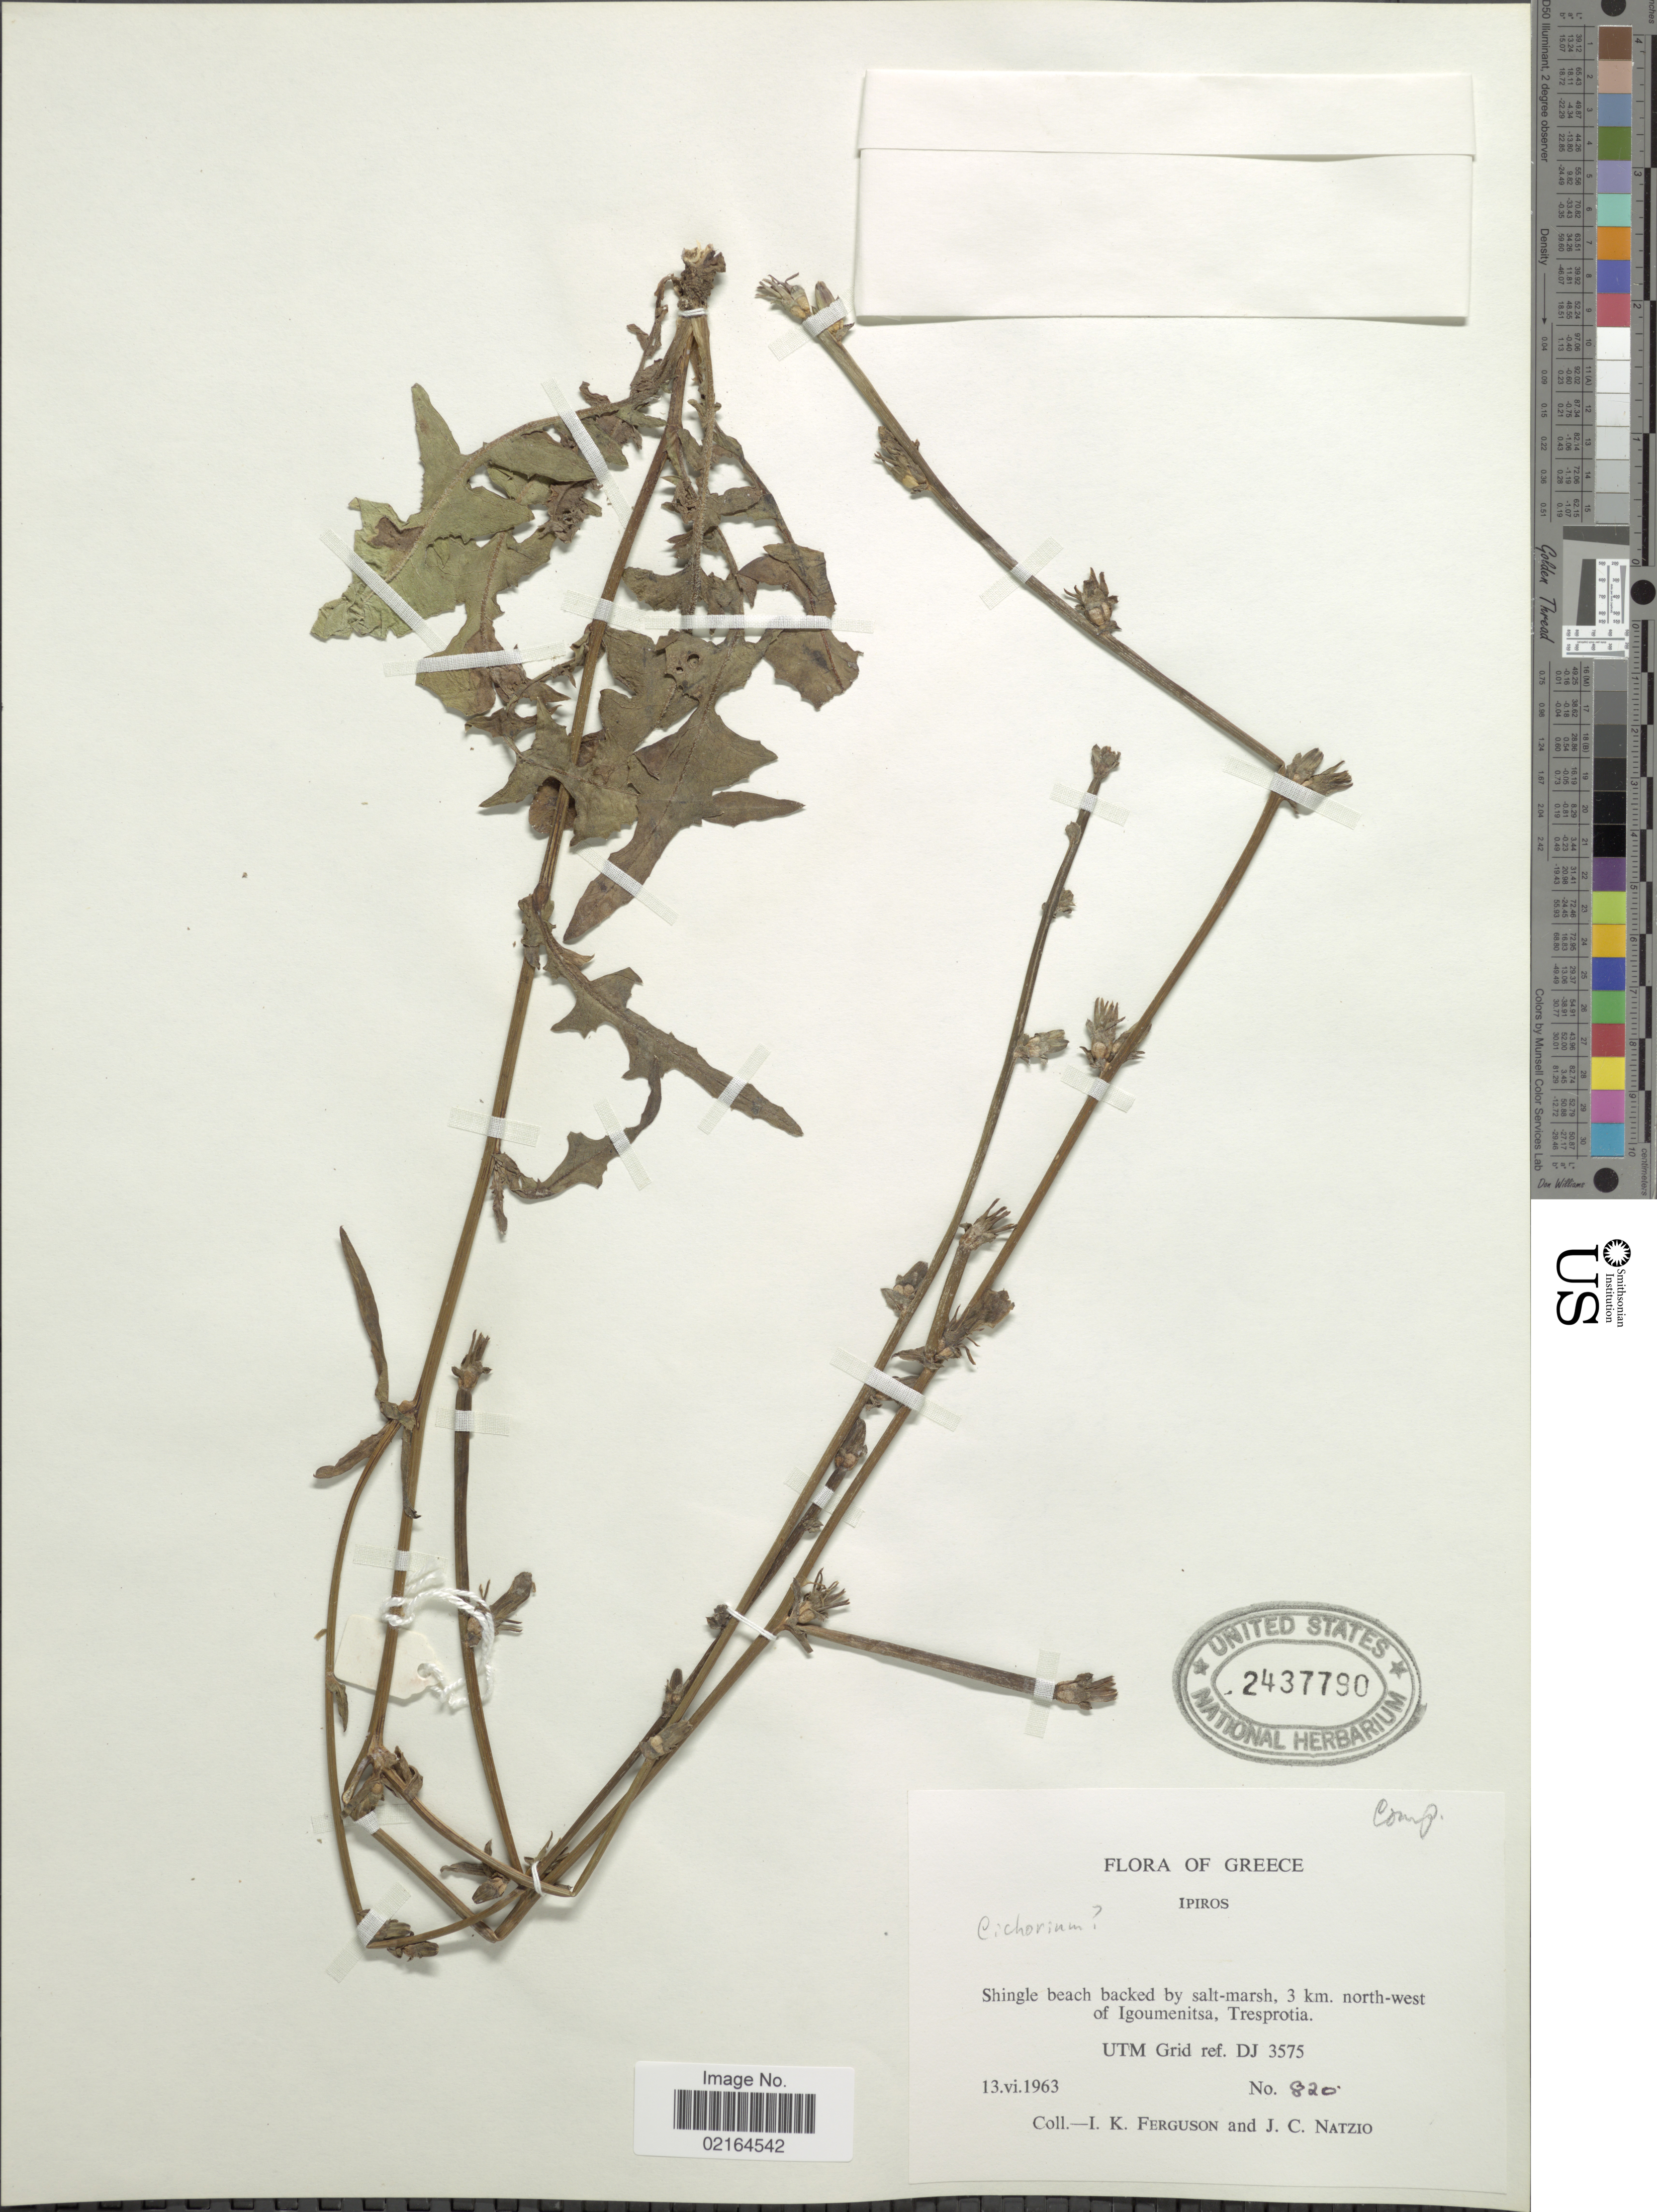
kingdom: Plantae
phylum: Tracheophyta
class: Magnoliopsida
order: Asterales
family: Asteraceae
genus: Cichorium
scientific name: Cichorium sp.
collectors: I. K. Ferguson & J. Natzio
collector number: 820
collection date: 1963-06-13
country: Greece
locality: Ipiros, Shingle beach backed by salt-marsh, 3 km. north-west of Igoumenitsa, Tressprotia, UTM Grid ref. DJ3575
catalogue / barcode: US 2437790